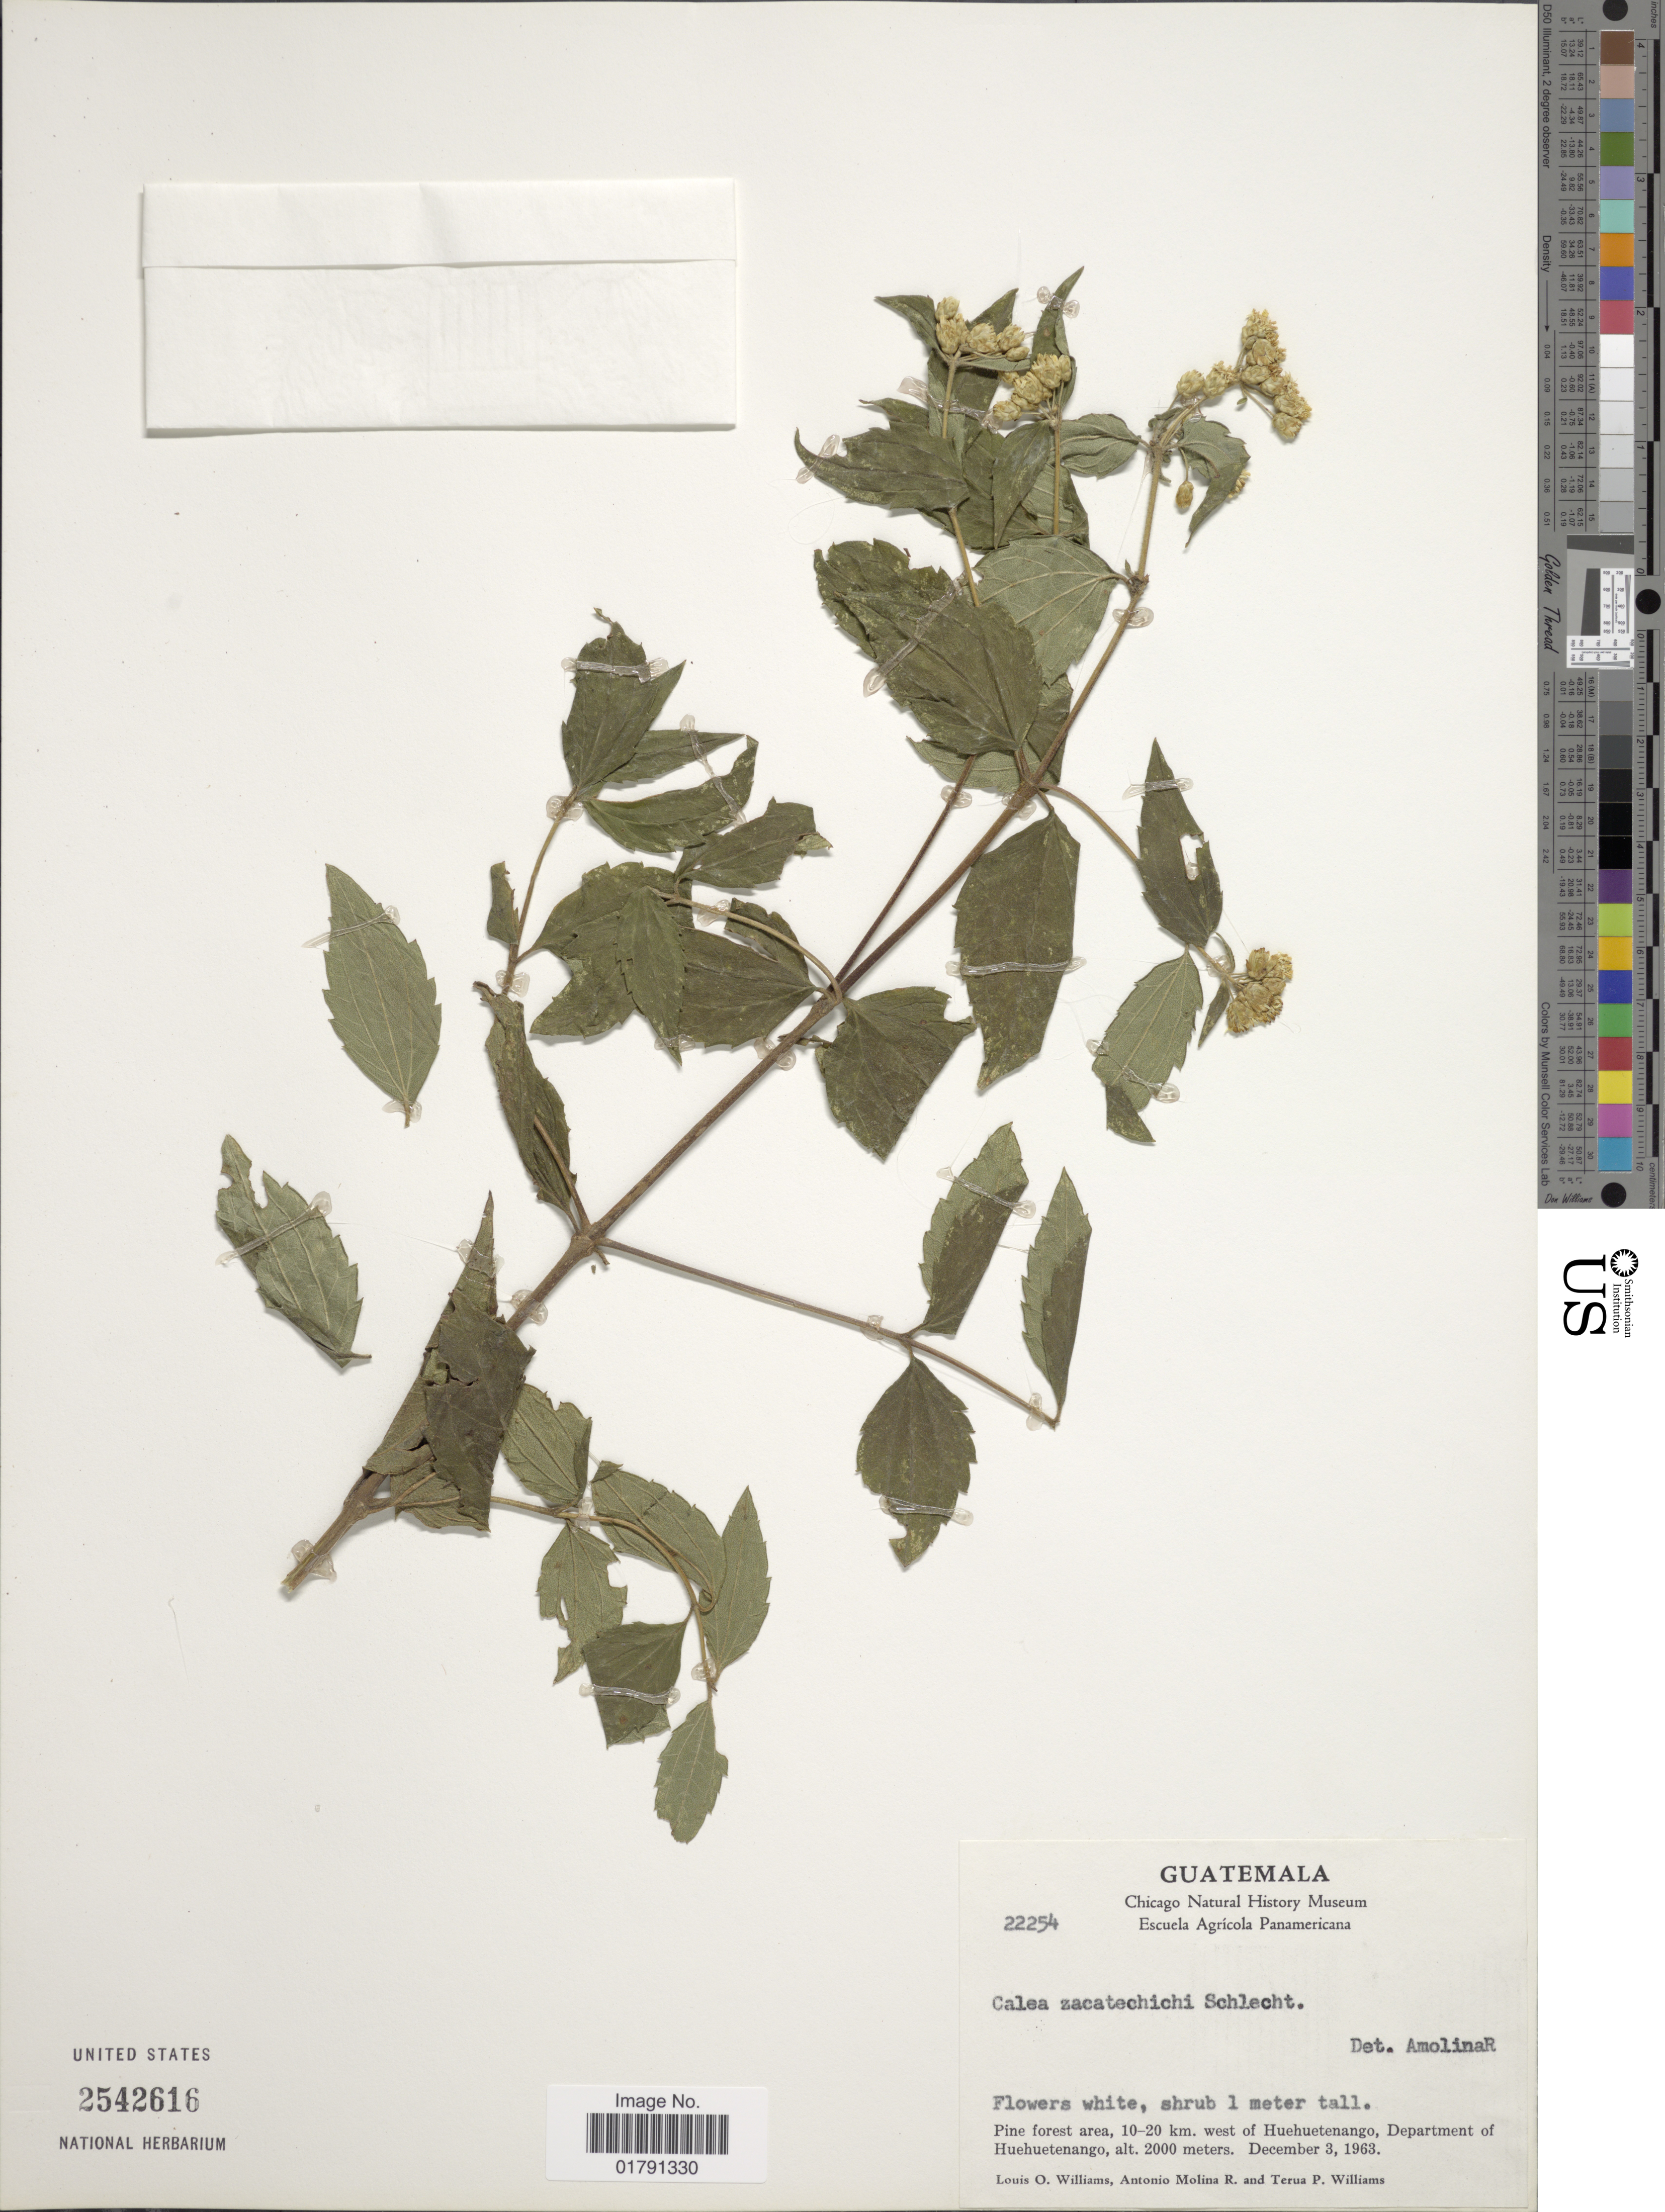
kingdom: Plantae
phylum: Tracheophyta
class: Magnoliopsida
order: Asterales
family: Asteraceae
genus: Calea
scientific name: Calea ternifolia var. ternifolia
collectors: L. O. Williams, A. Molina R. & T. P. Williams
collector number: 22254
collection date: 1963-12-03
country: Guatemala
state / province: Huehuetenango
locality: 10-20 km west of Huehuetenango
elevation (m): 2000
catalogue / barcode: US 2542616